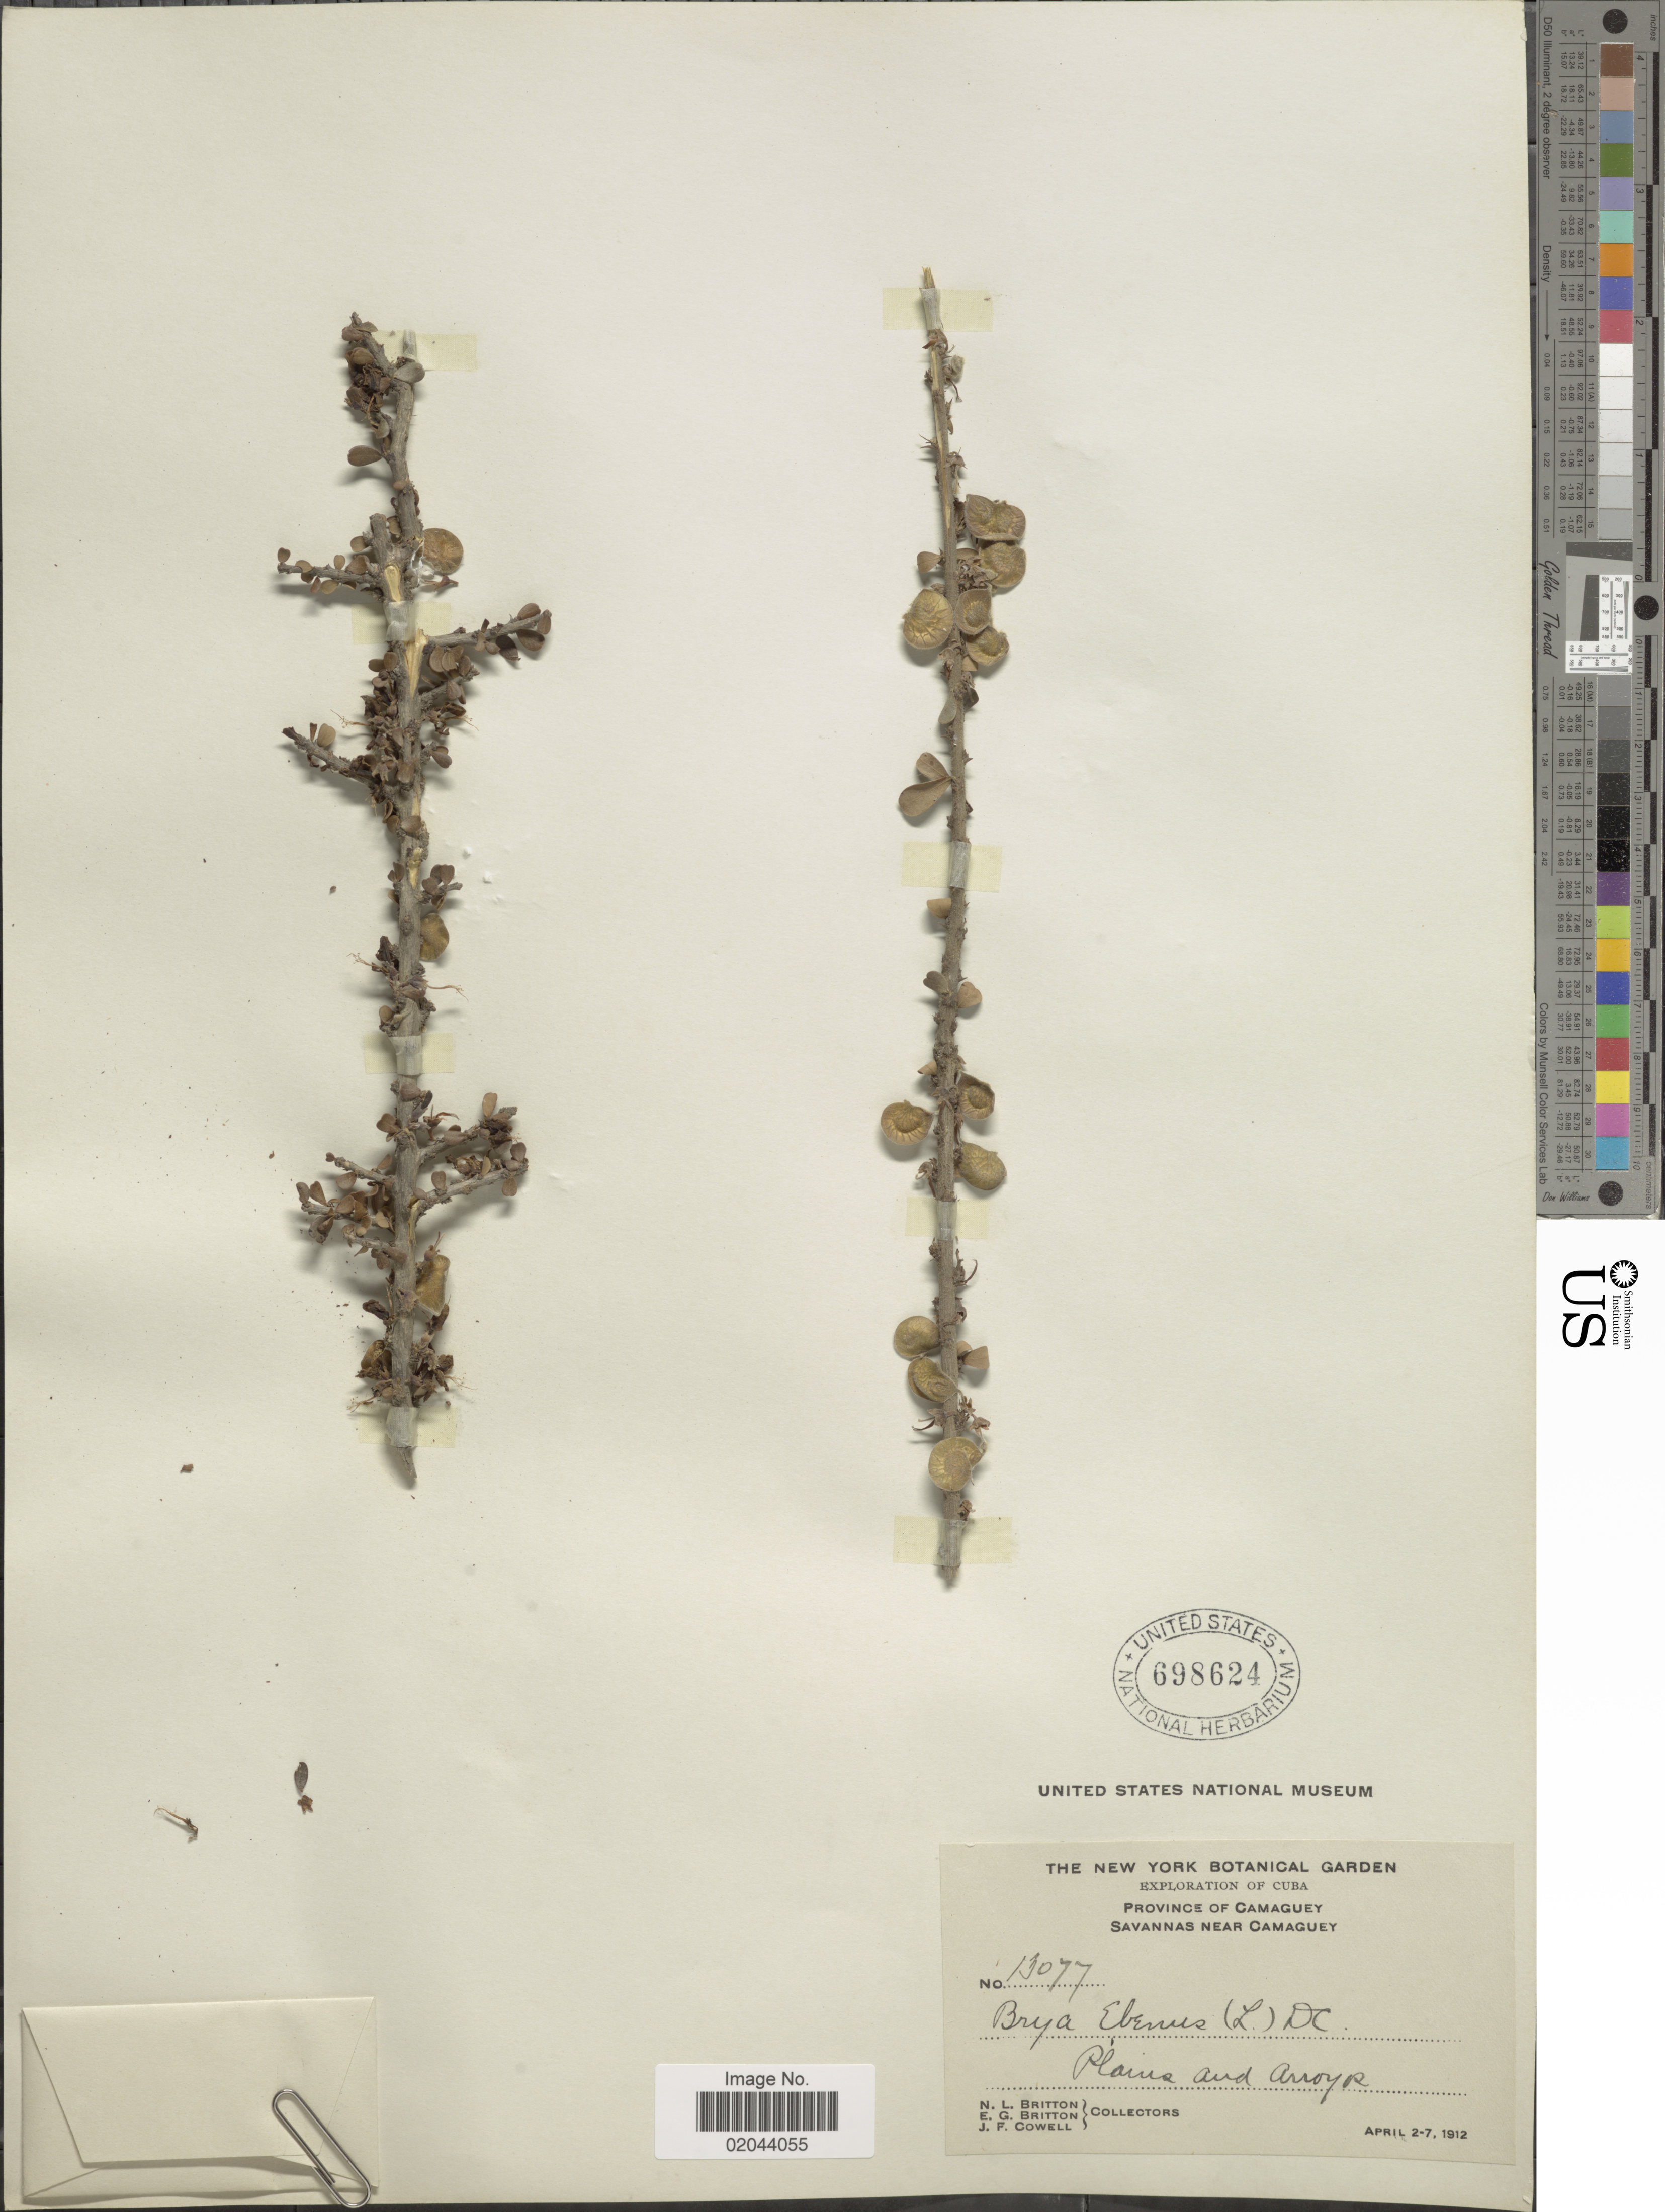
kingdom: Plantae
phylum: Tracheophyta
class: Magnoliopsida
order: Fabales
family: Fabaceae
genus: Brya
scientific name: Brya ebenus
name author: (L.) DC.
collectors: N. Britton, E. G. Britton & J. F. Cowell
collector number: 13077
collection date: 1912-04-02/1912-04-07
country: Cuba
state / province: Camagüey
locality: Savannas near Camaguey, Plains and Arroyos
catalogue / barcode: US 698624